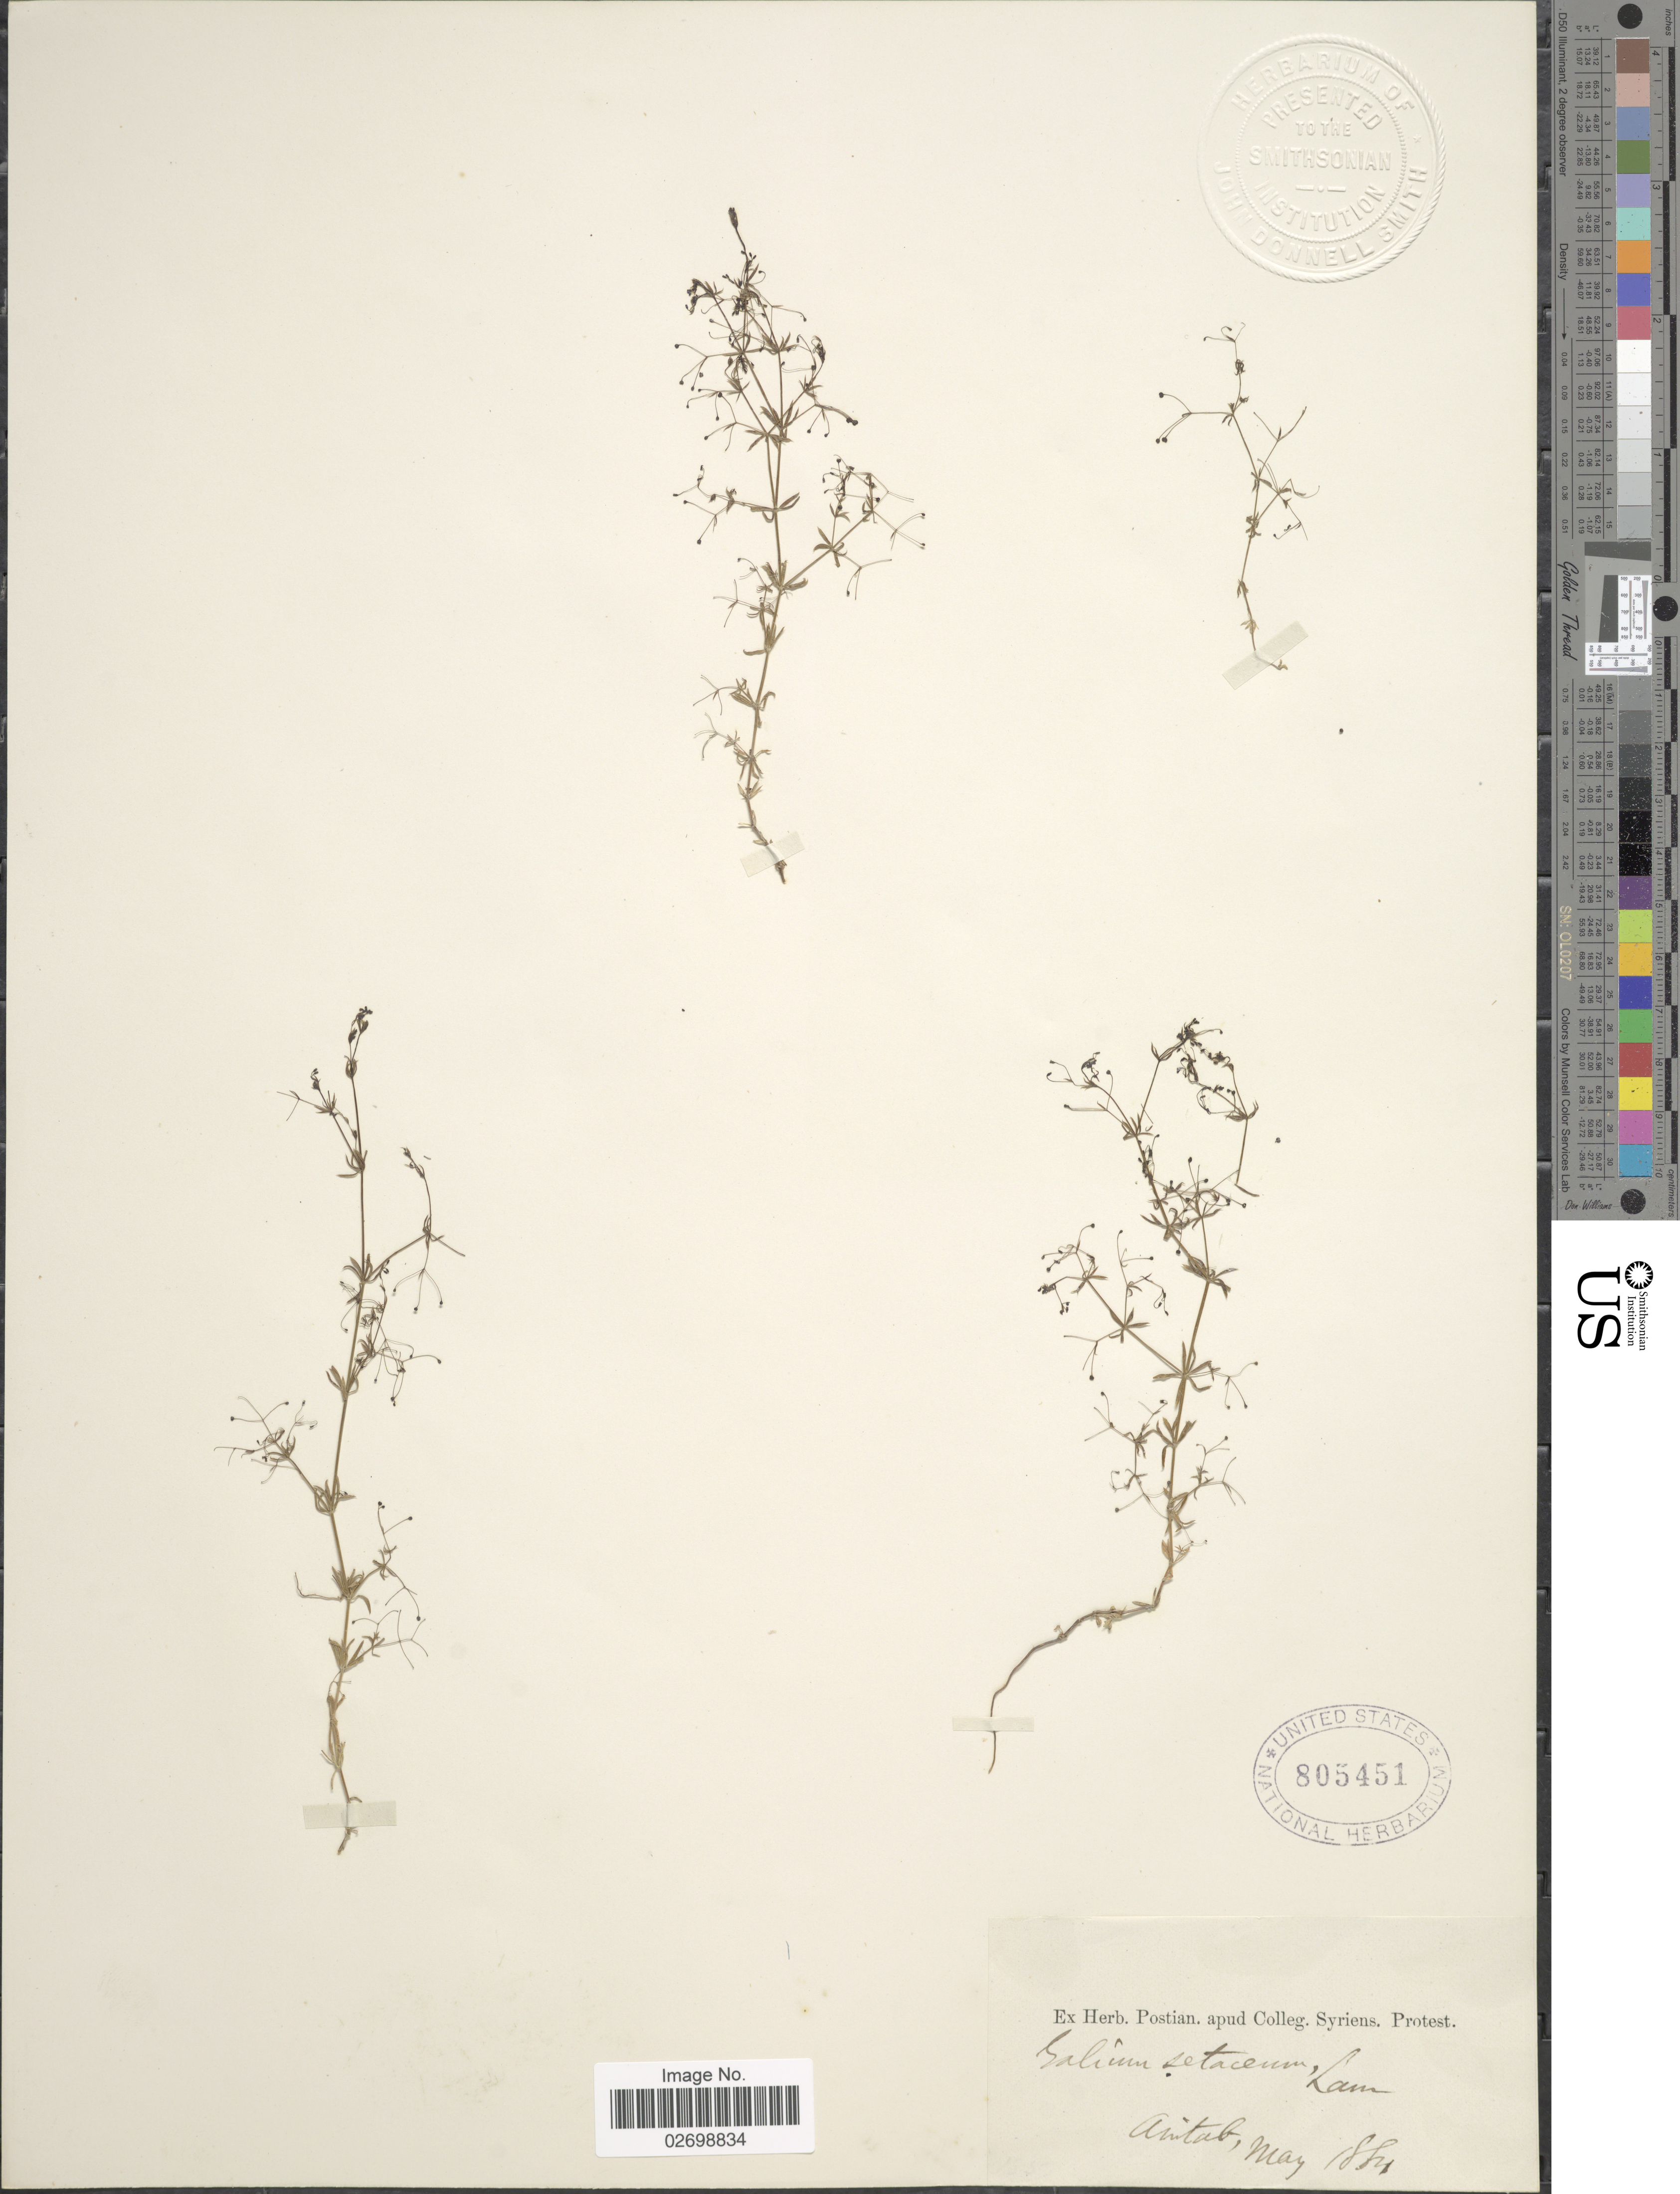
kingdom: Plantae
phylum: Tracheophyta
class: Magnoliopsida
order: Gentianales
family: Rubiaceae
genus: Galium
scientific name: Galium setaceum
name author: Lam.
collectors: ex herb. Postian. apud Colleg. Syriens. Protest. USE "Fannie P. A. Shepard" (10308853) AS PRIMARY COLLECTOR INSTEAD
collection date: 1884-05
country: Turkey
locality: Anitab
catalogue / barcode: US 805451